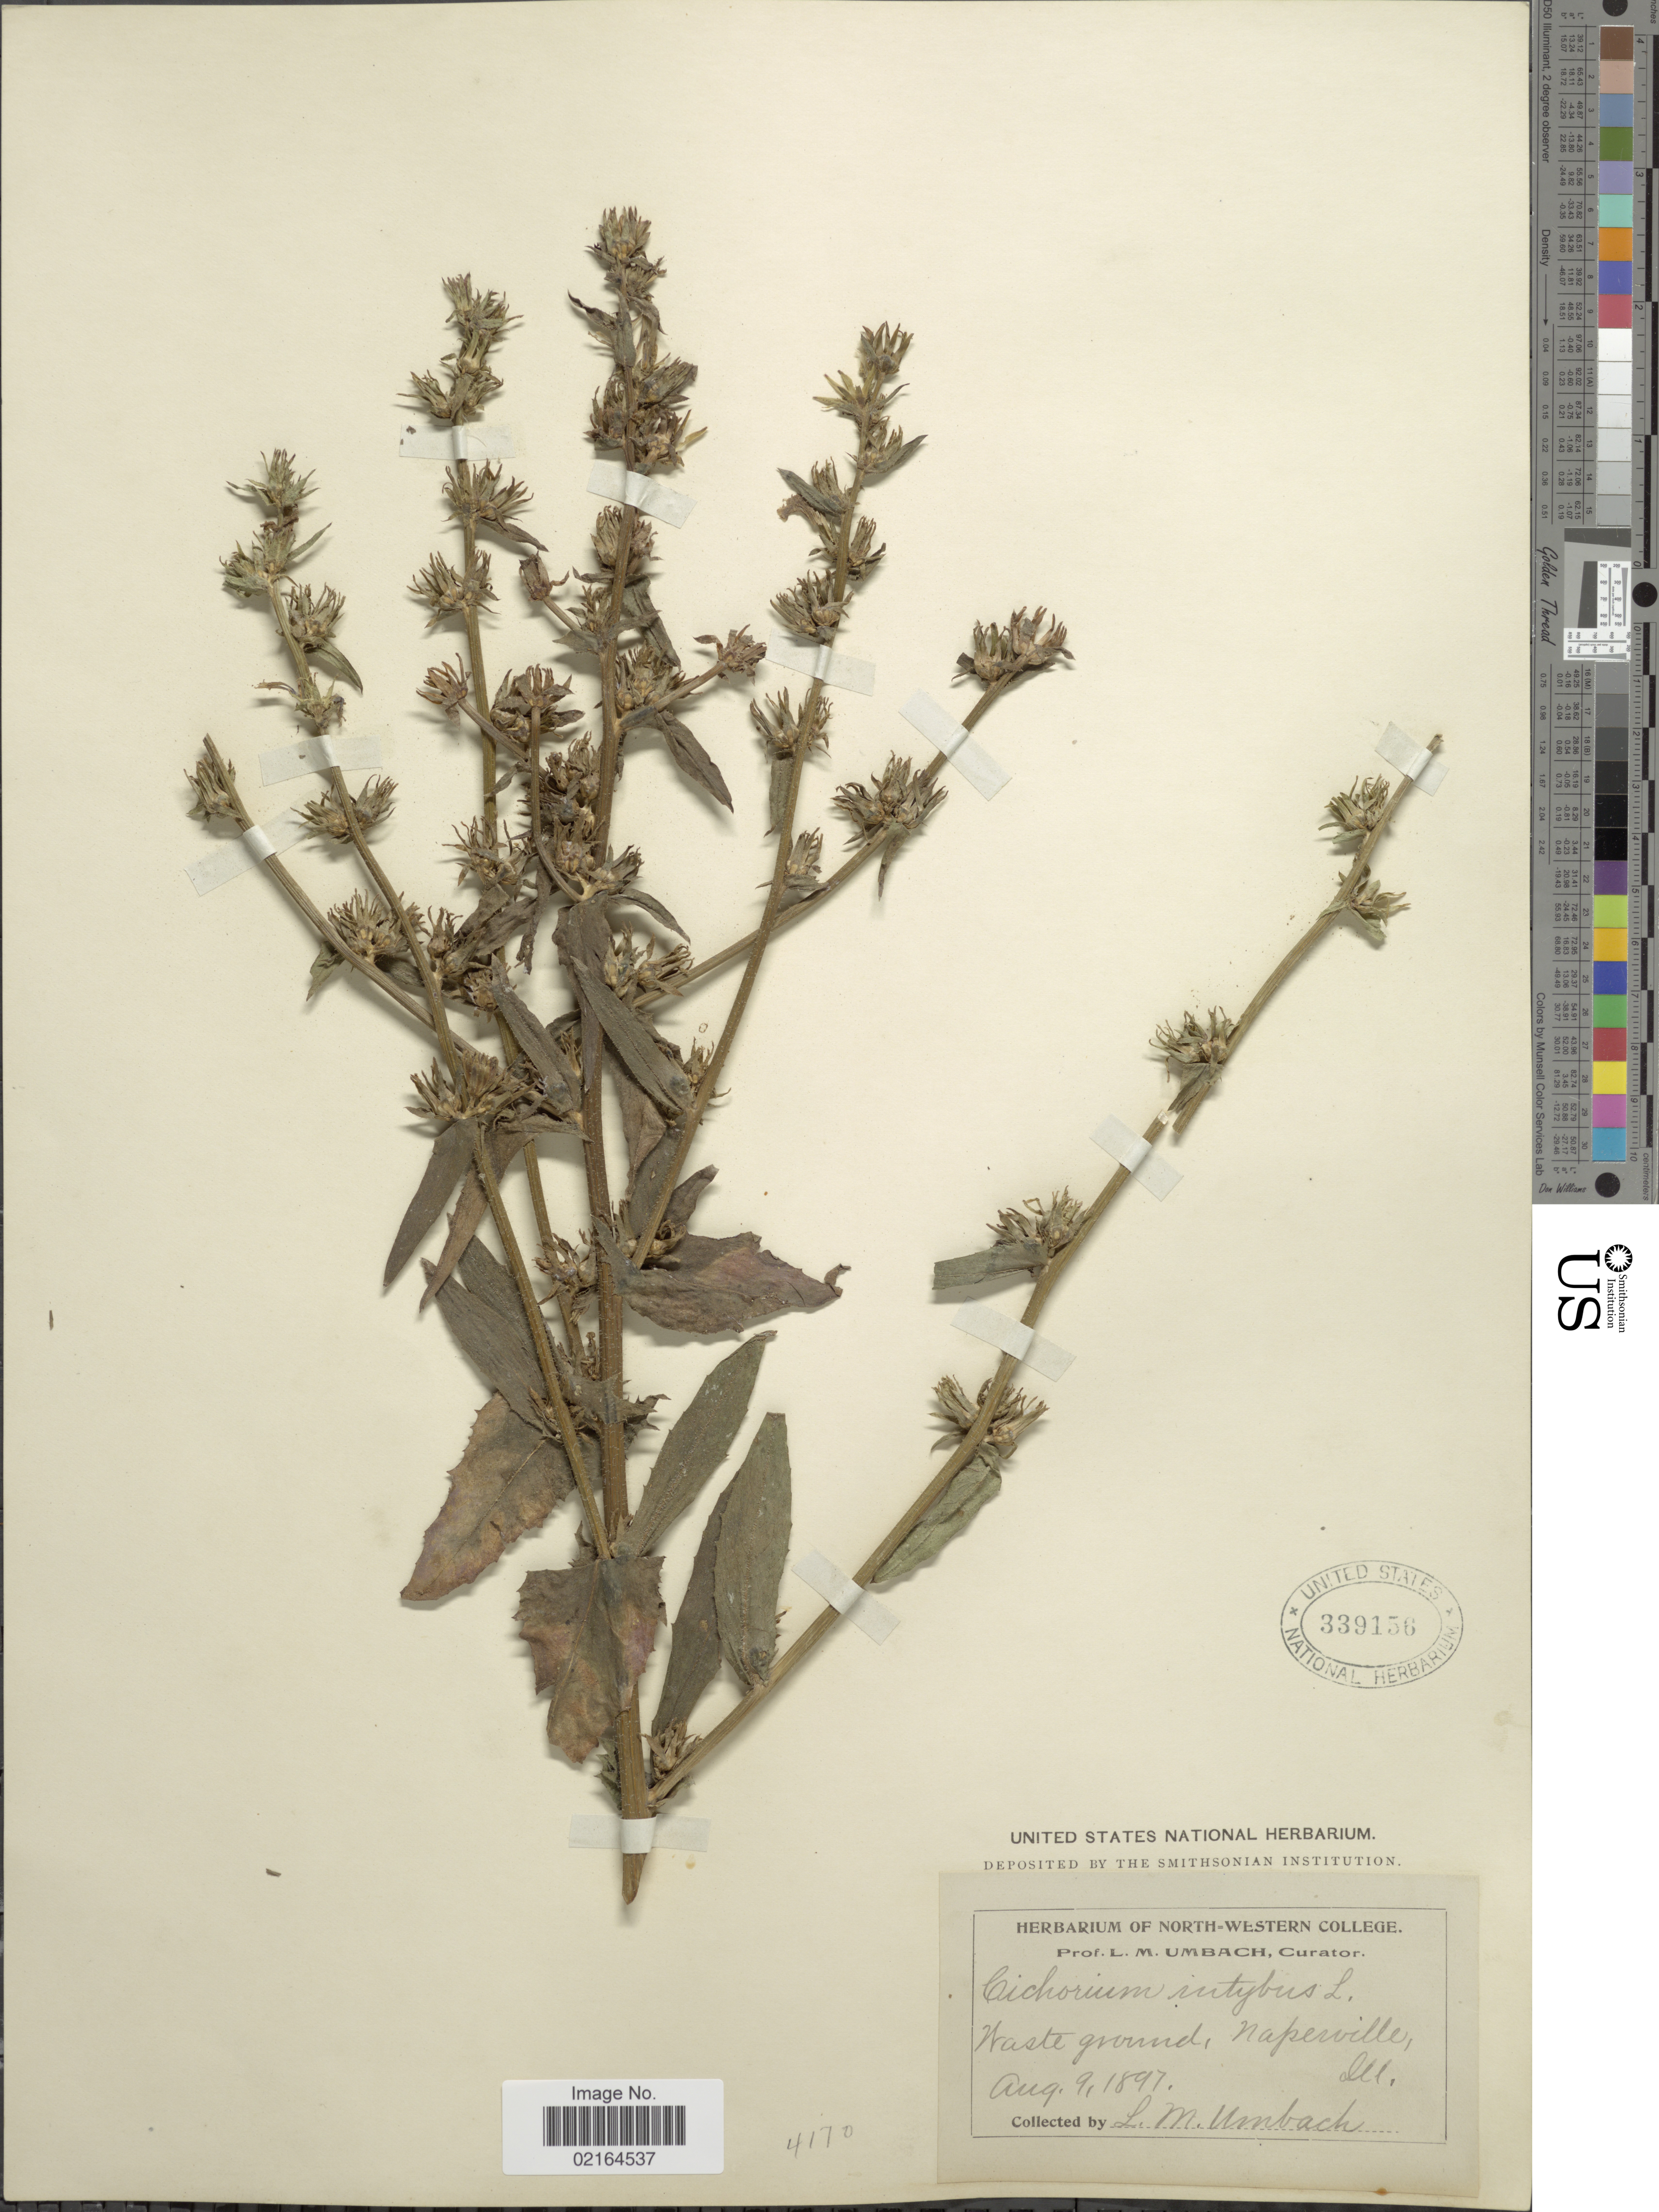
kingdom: Plantae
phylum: Tracheophyta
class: Magnoliopsida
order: Asterales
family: Asteraceae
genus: Cichorium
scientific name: Cichorium intybus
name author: L.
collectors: L. M. Umbach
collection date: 1897-08-09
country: United States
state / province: Illinois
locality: Waste ground, Napeville, Ill.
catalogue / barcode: US 339156